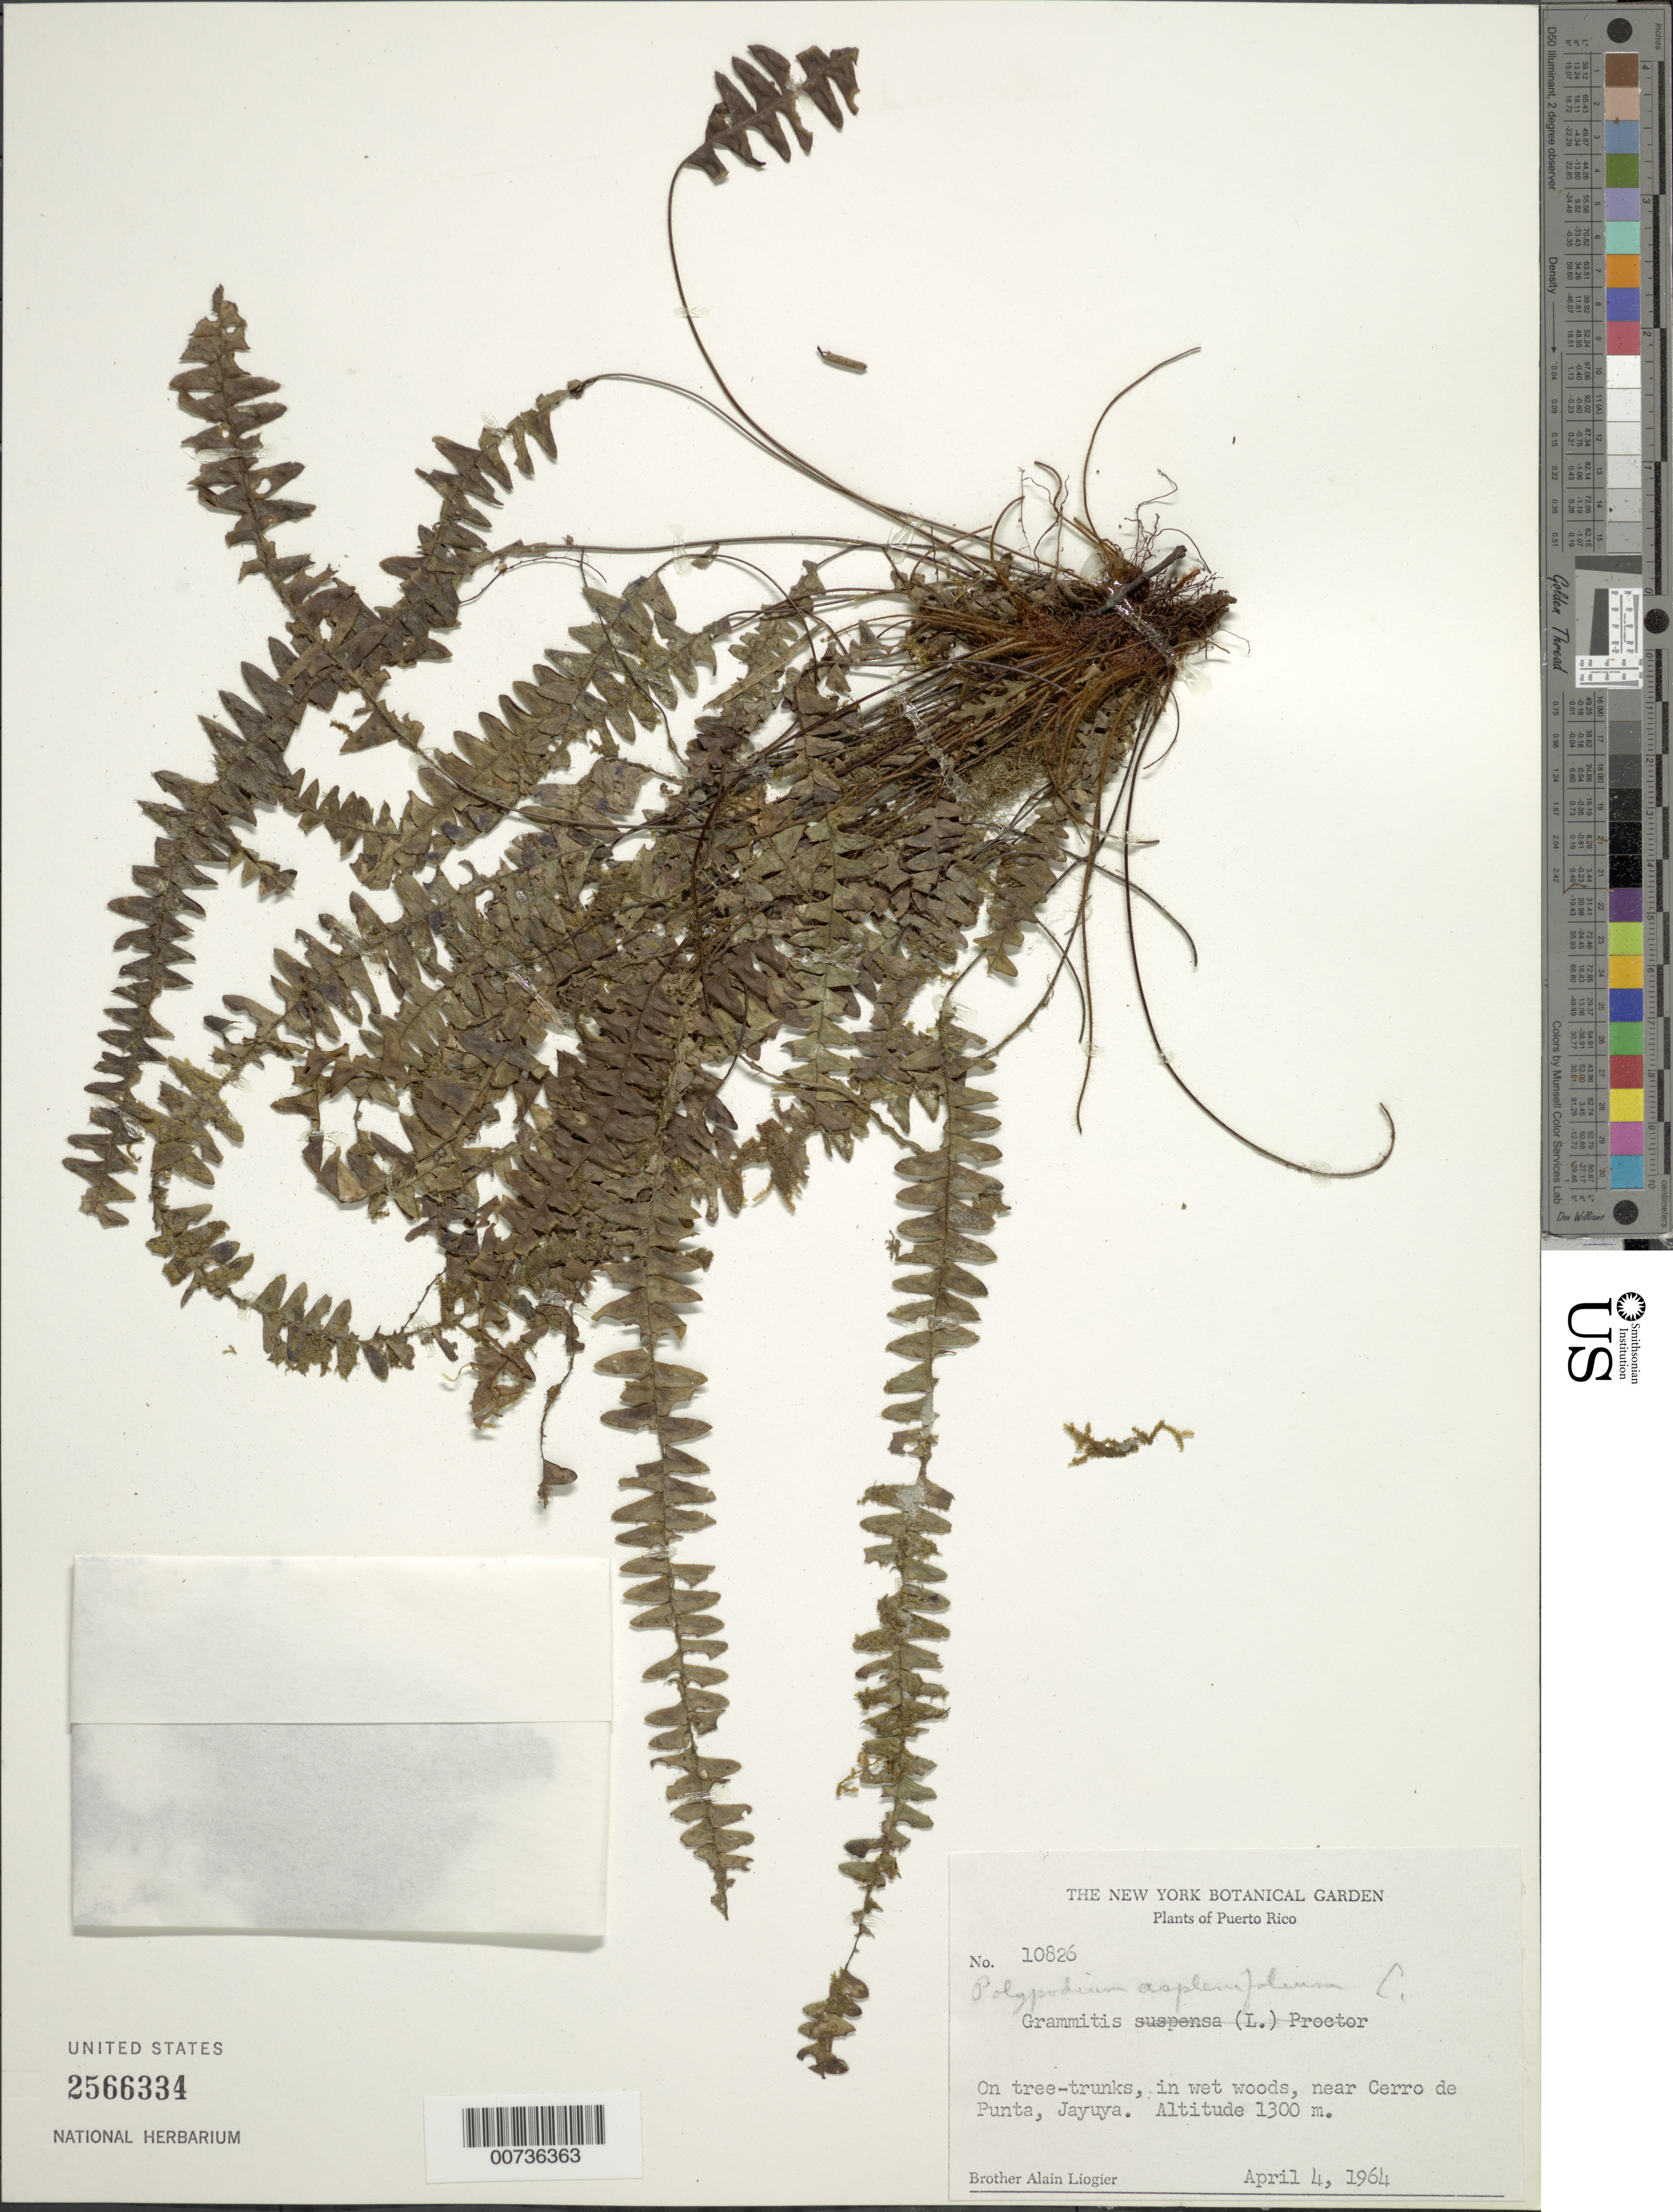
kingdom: Plantae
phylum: Tracheophyta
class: Polypodiopsida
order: Polypodiales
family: Polypodiaceae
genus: Terpsichore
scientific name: Terpsichore asplenifolia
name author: (L.) A.R. Sm.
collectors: A. H. Liogier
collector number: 10826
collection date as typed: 04 Apr 1964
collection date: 1964-04-04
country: Puerto Rico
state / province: Jayuya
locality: Jayuya, near Cerro de Punta, in wet woods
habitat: On tree-trunks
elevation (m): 1300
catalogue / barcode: US 2566334